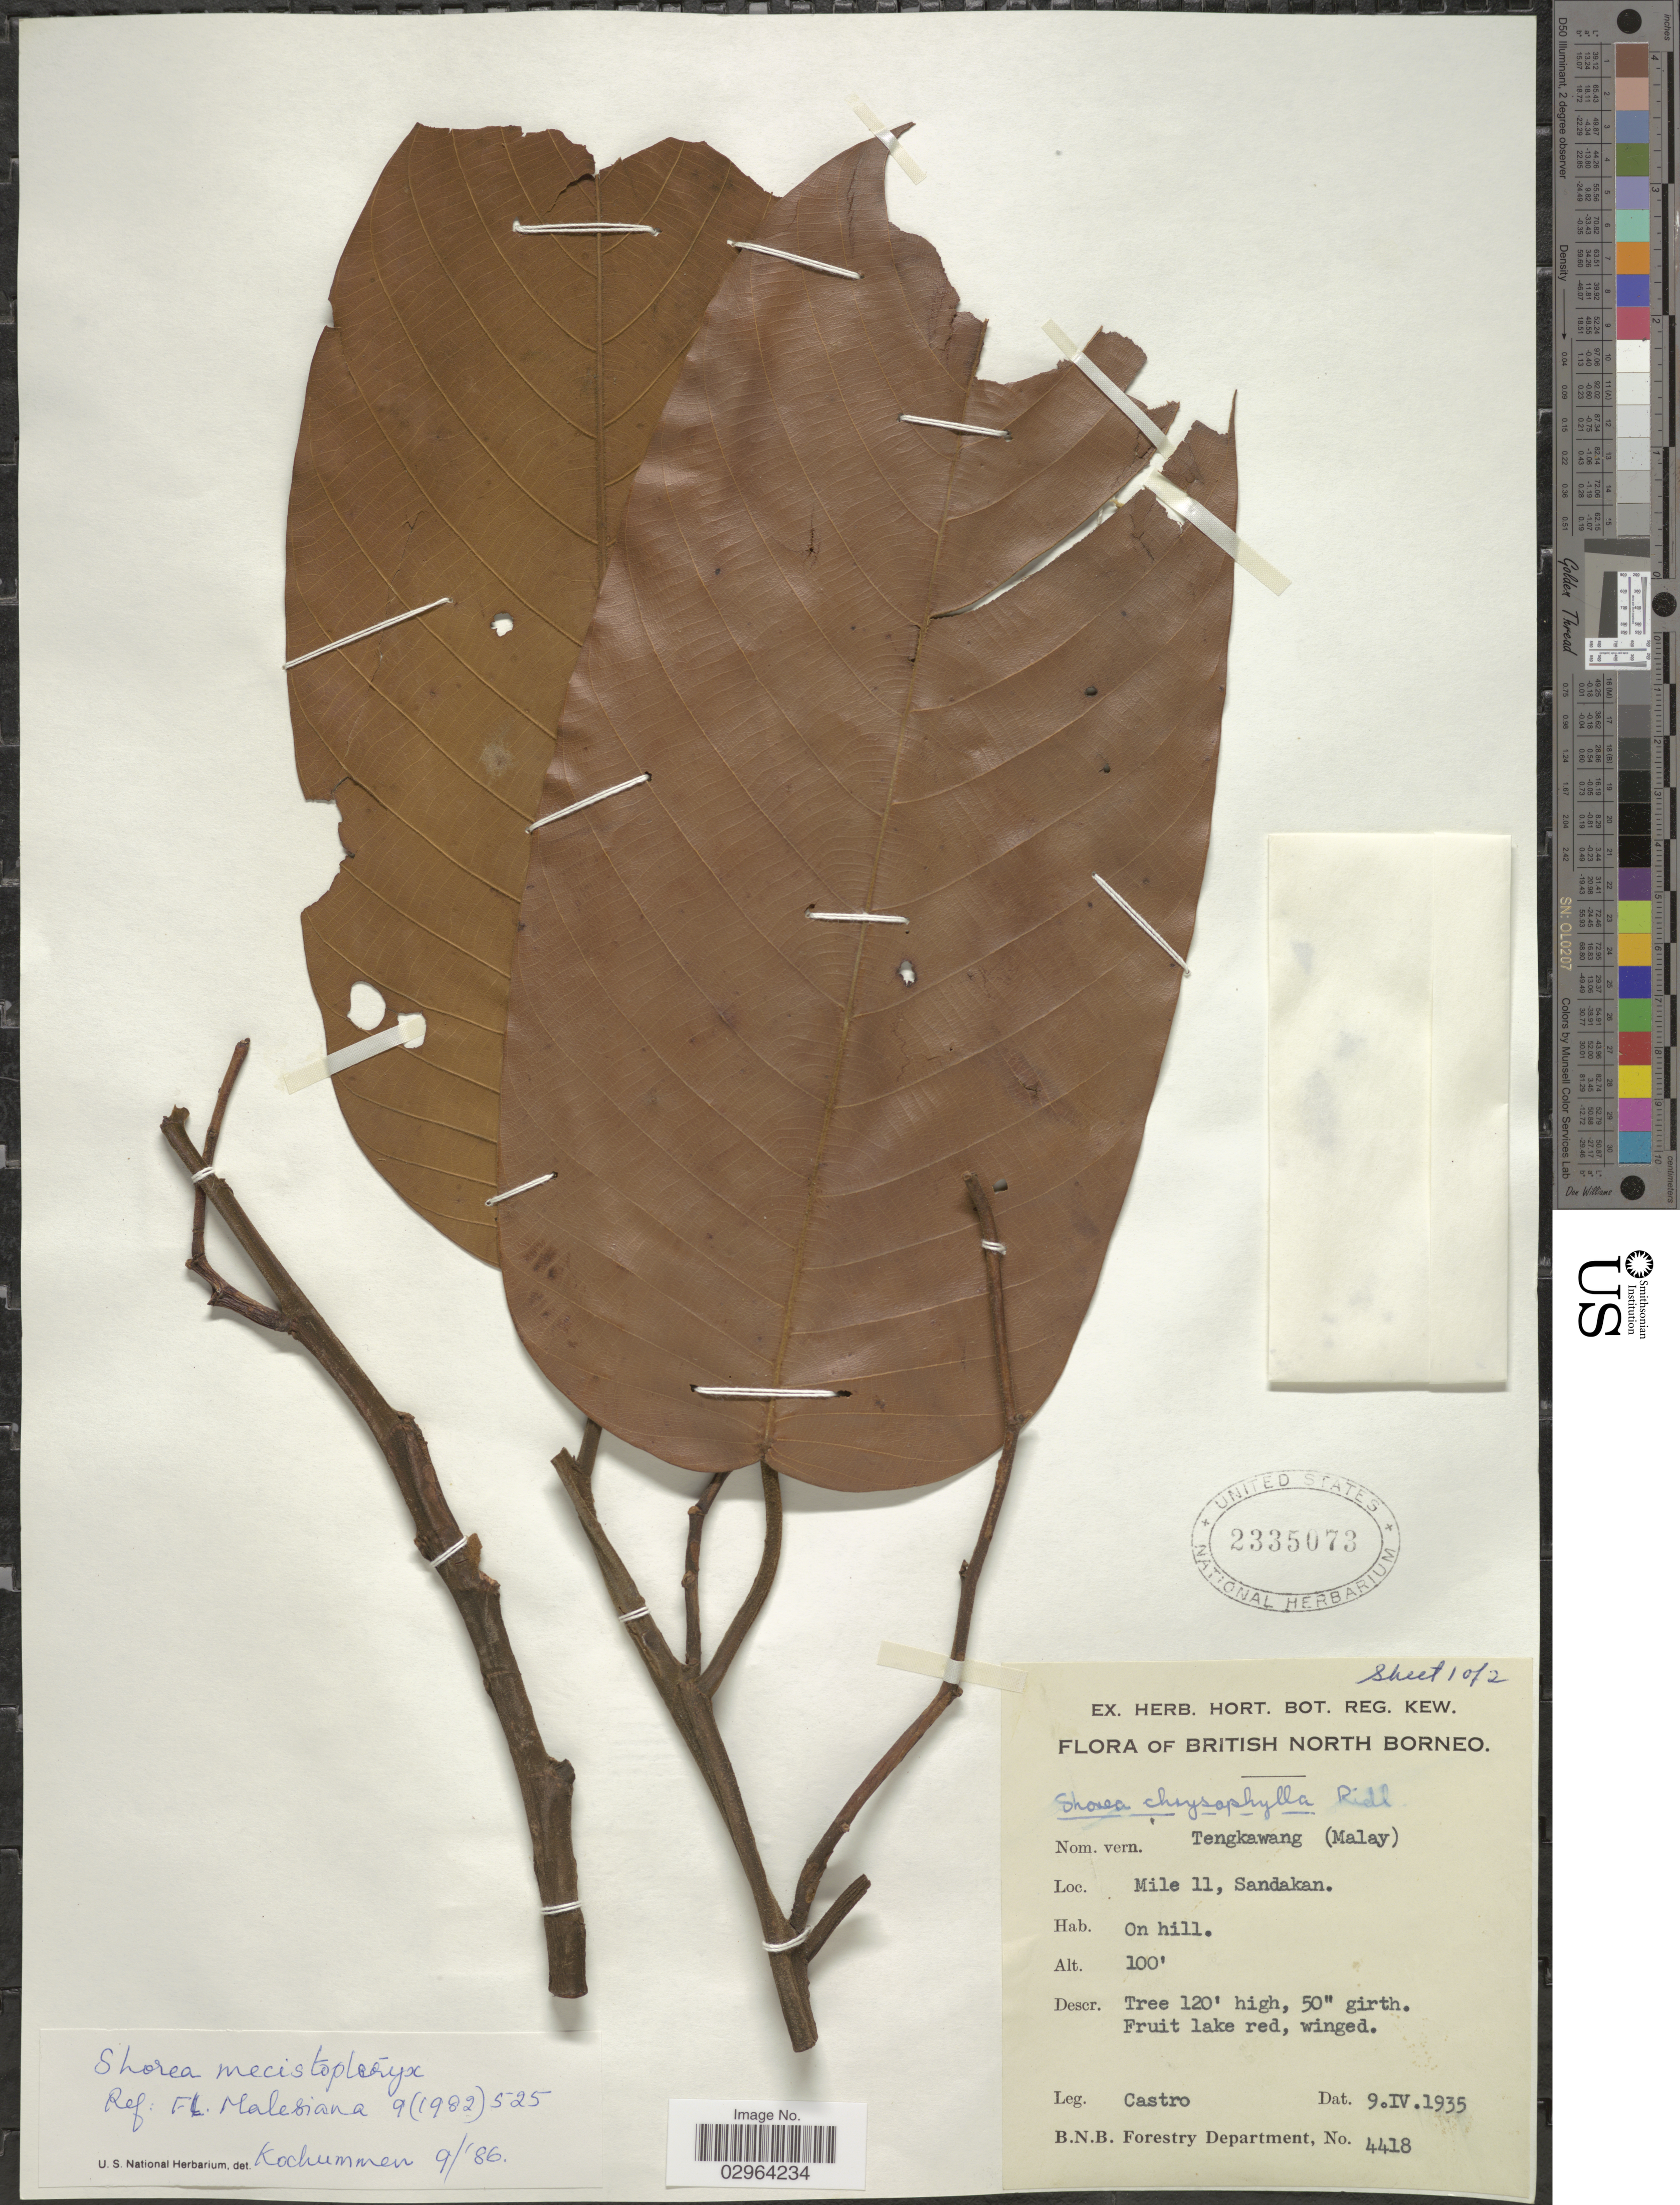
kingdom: Plantae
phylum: Tracheophyta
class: Magnoliopsida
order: Malvales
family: Dipterocarpaceae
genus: Rubroshorea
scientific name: Rubroshorea mecistopteryx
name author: (Ridl.) P.S. Ashton & J. Heck.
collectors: -. Castro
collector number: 4418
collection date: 1935-04-09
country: Malaysia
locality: British North Borneo. Mile 11, Sandakan.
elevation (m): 30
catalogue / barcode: US 2335073